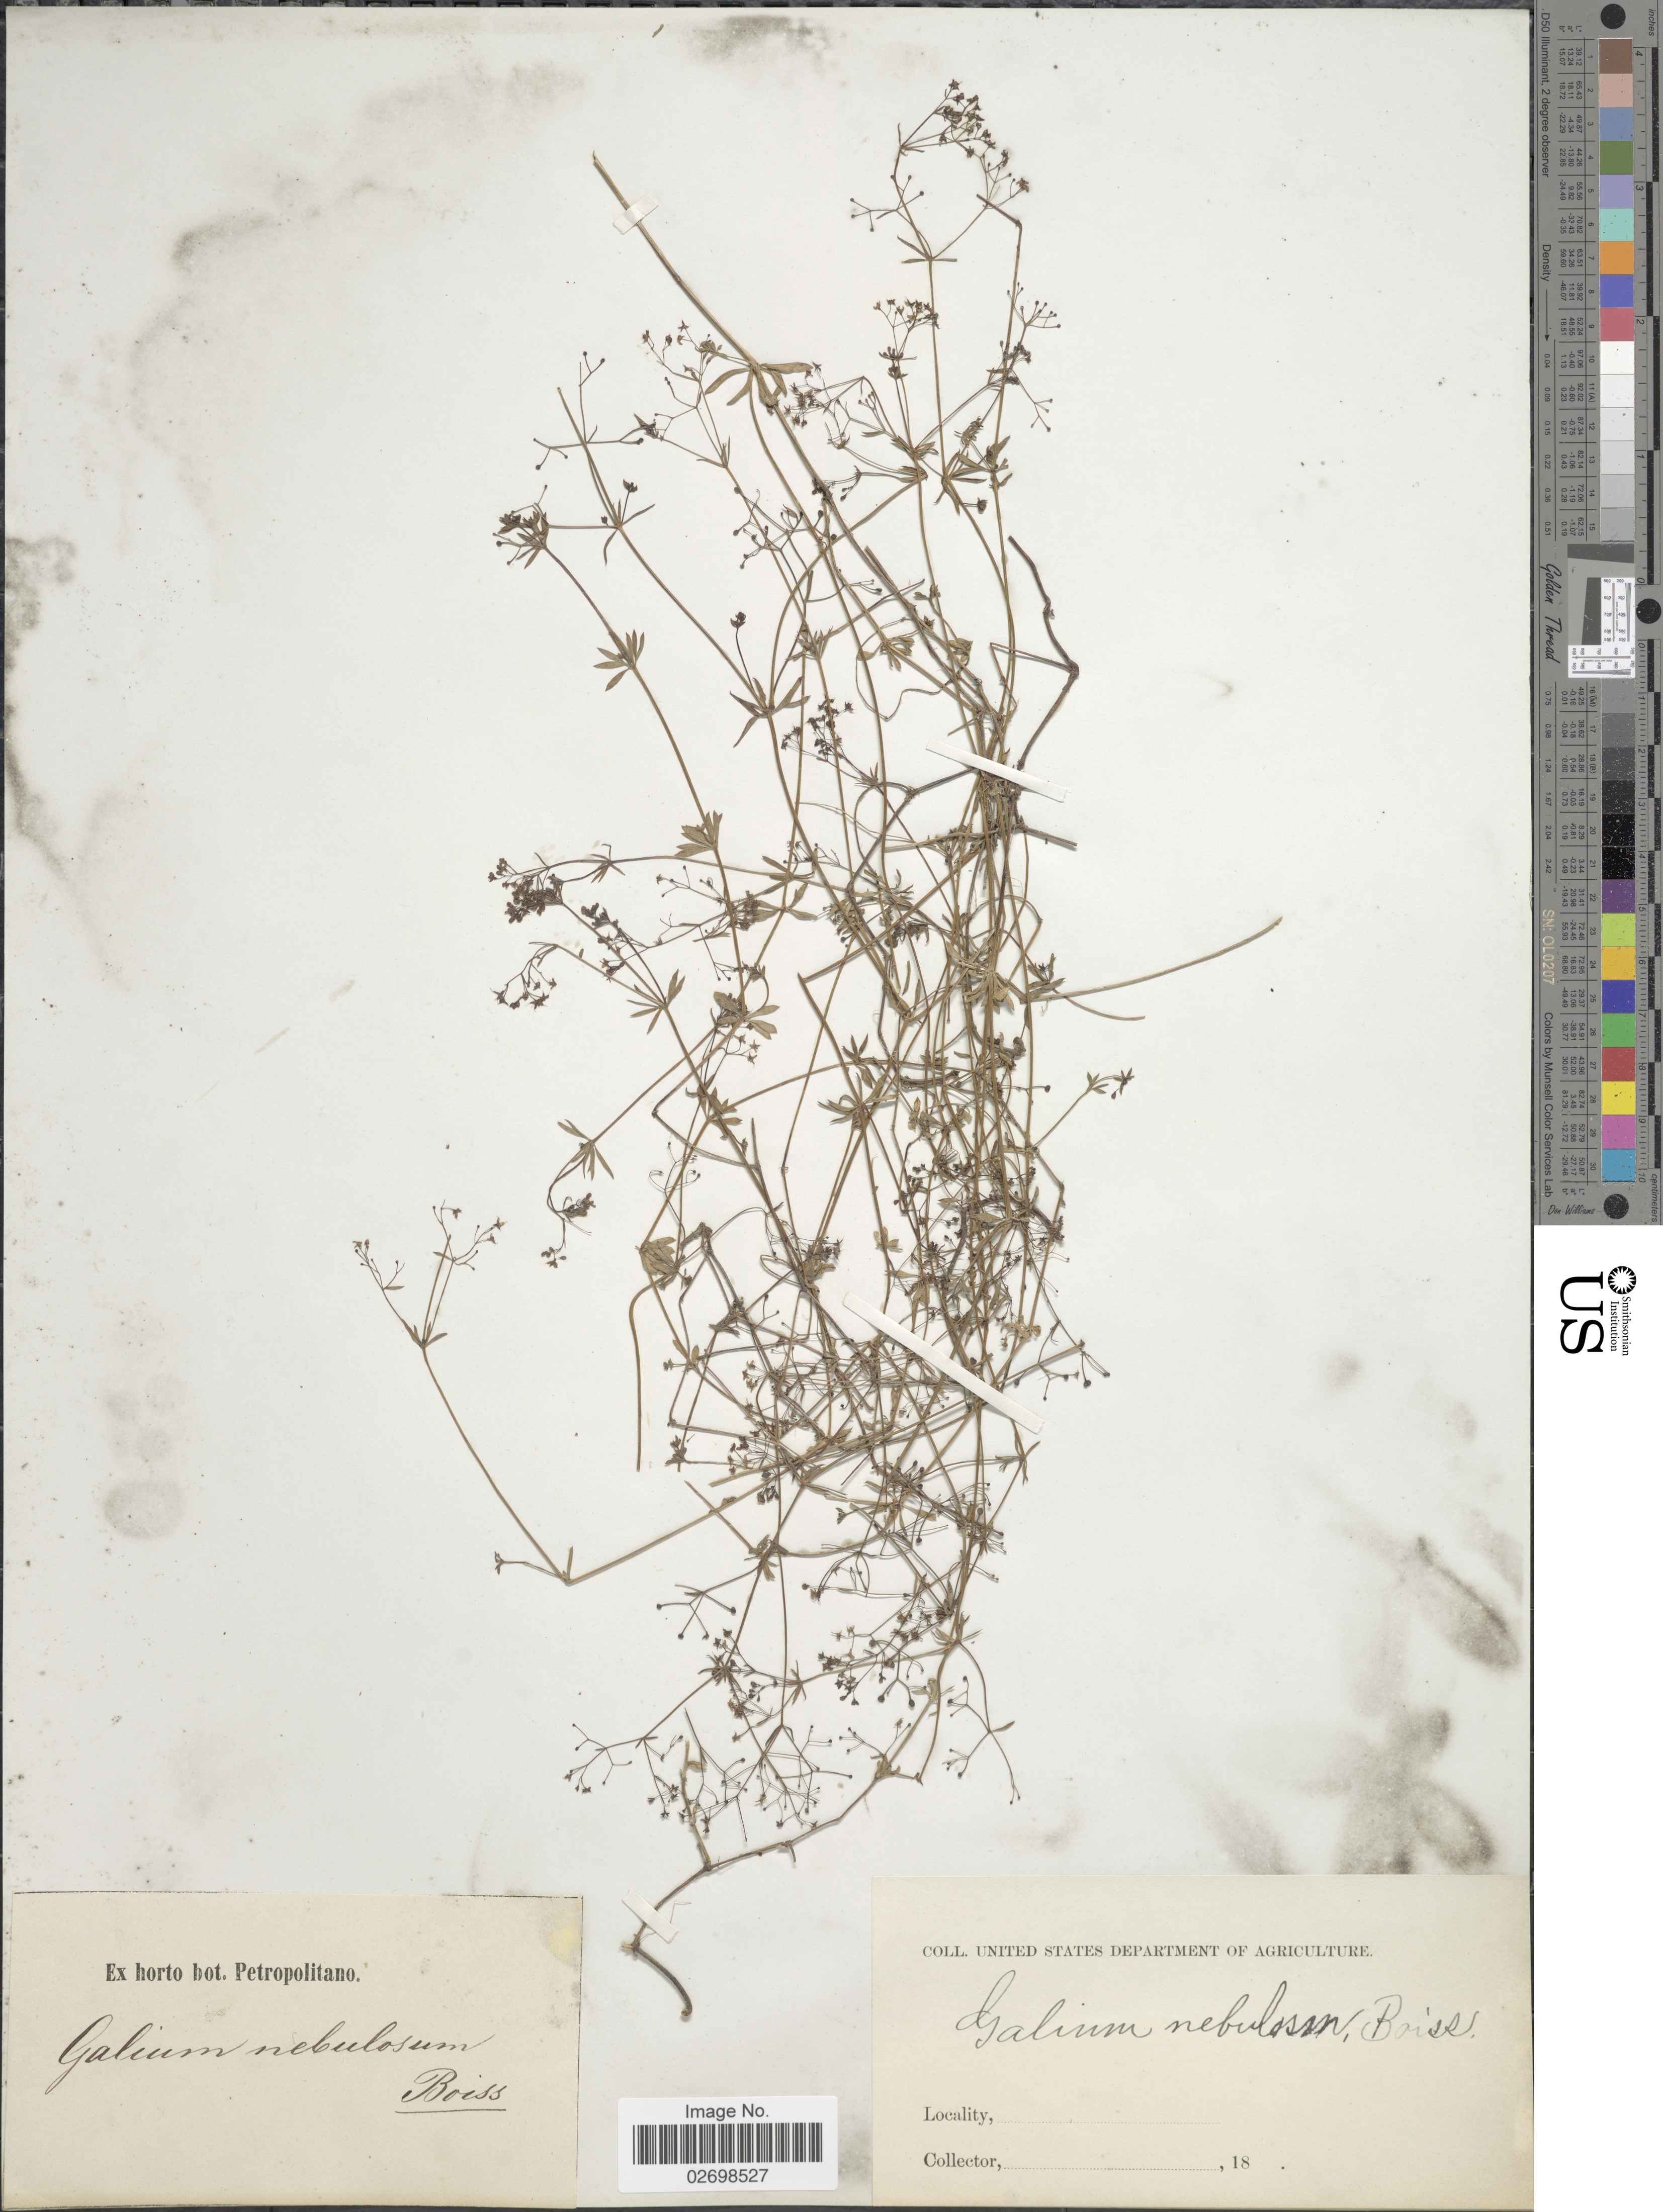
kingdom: Plantae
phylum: Tracheophyta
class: Magnoliopsida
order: Gentianales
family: Rubiaceae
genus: Galium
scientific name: Galium nebulosum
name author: Boiss.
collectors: ex Horto Bot. Petropolitano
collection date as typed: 18